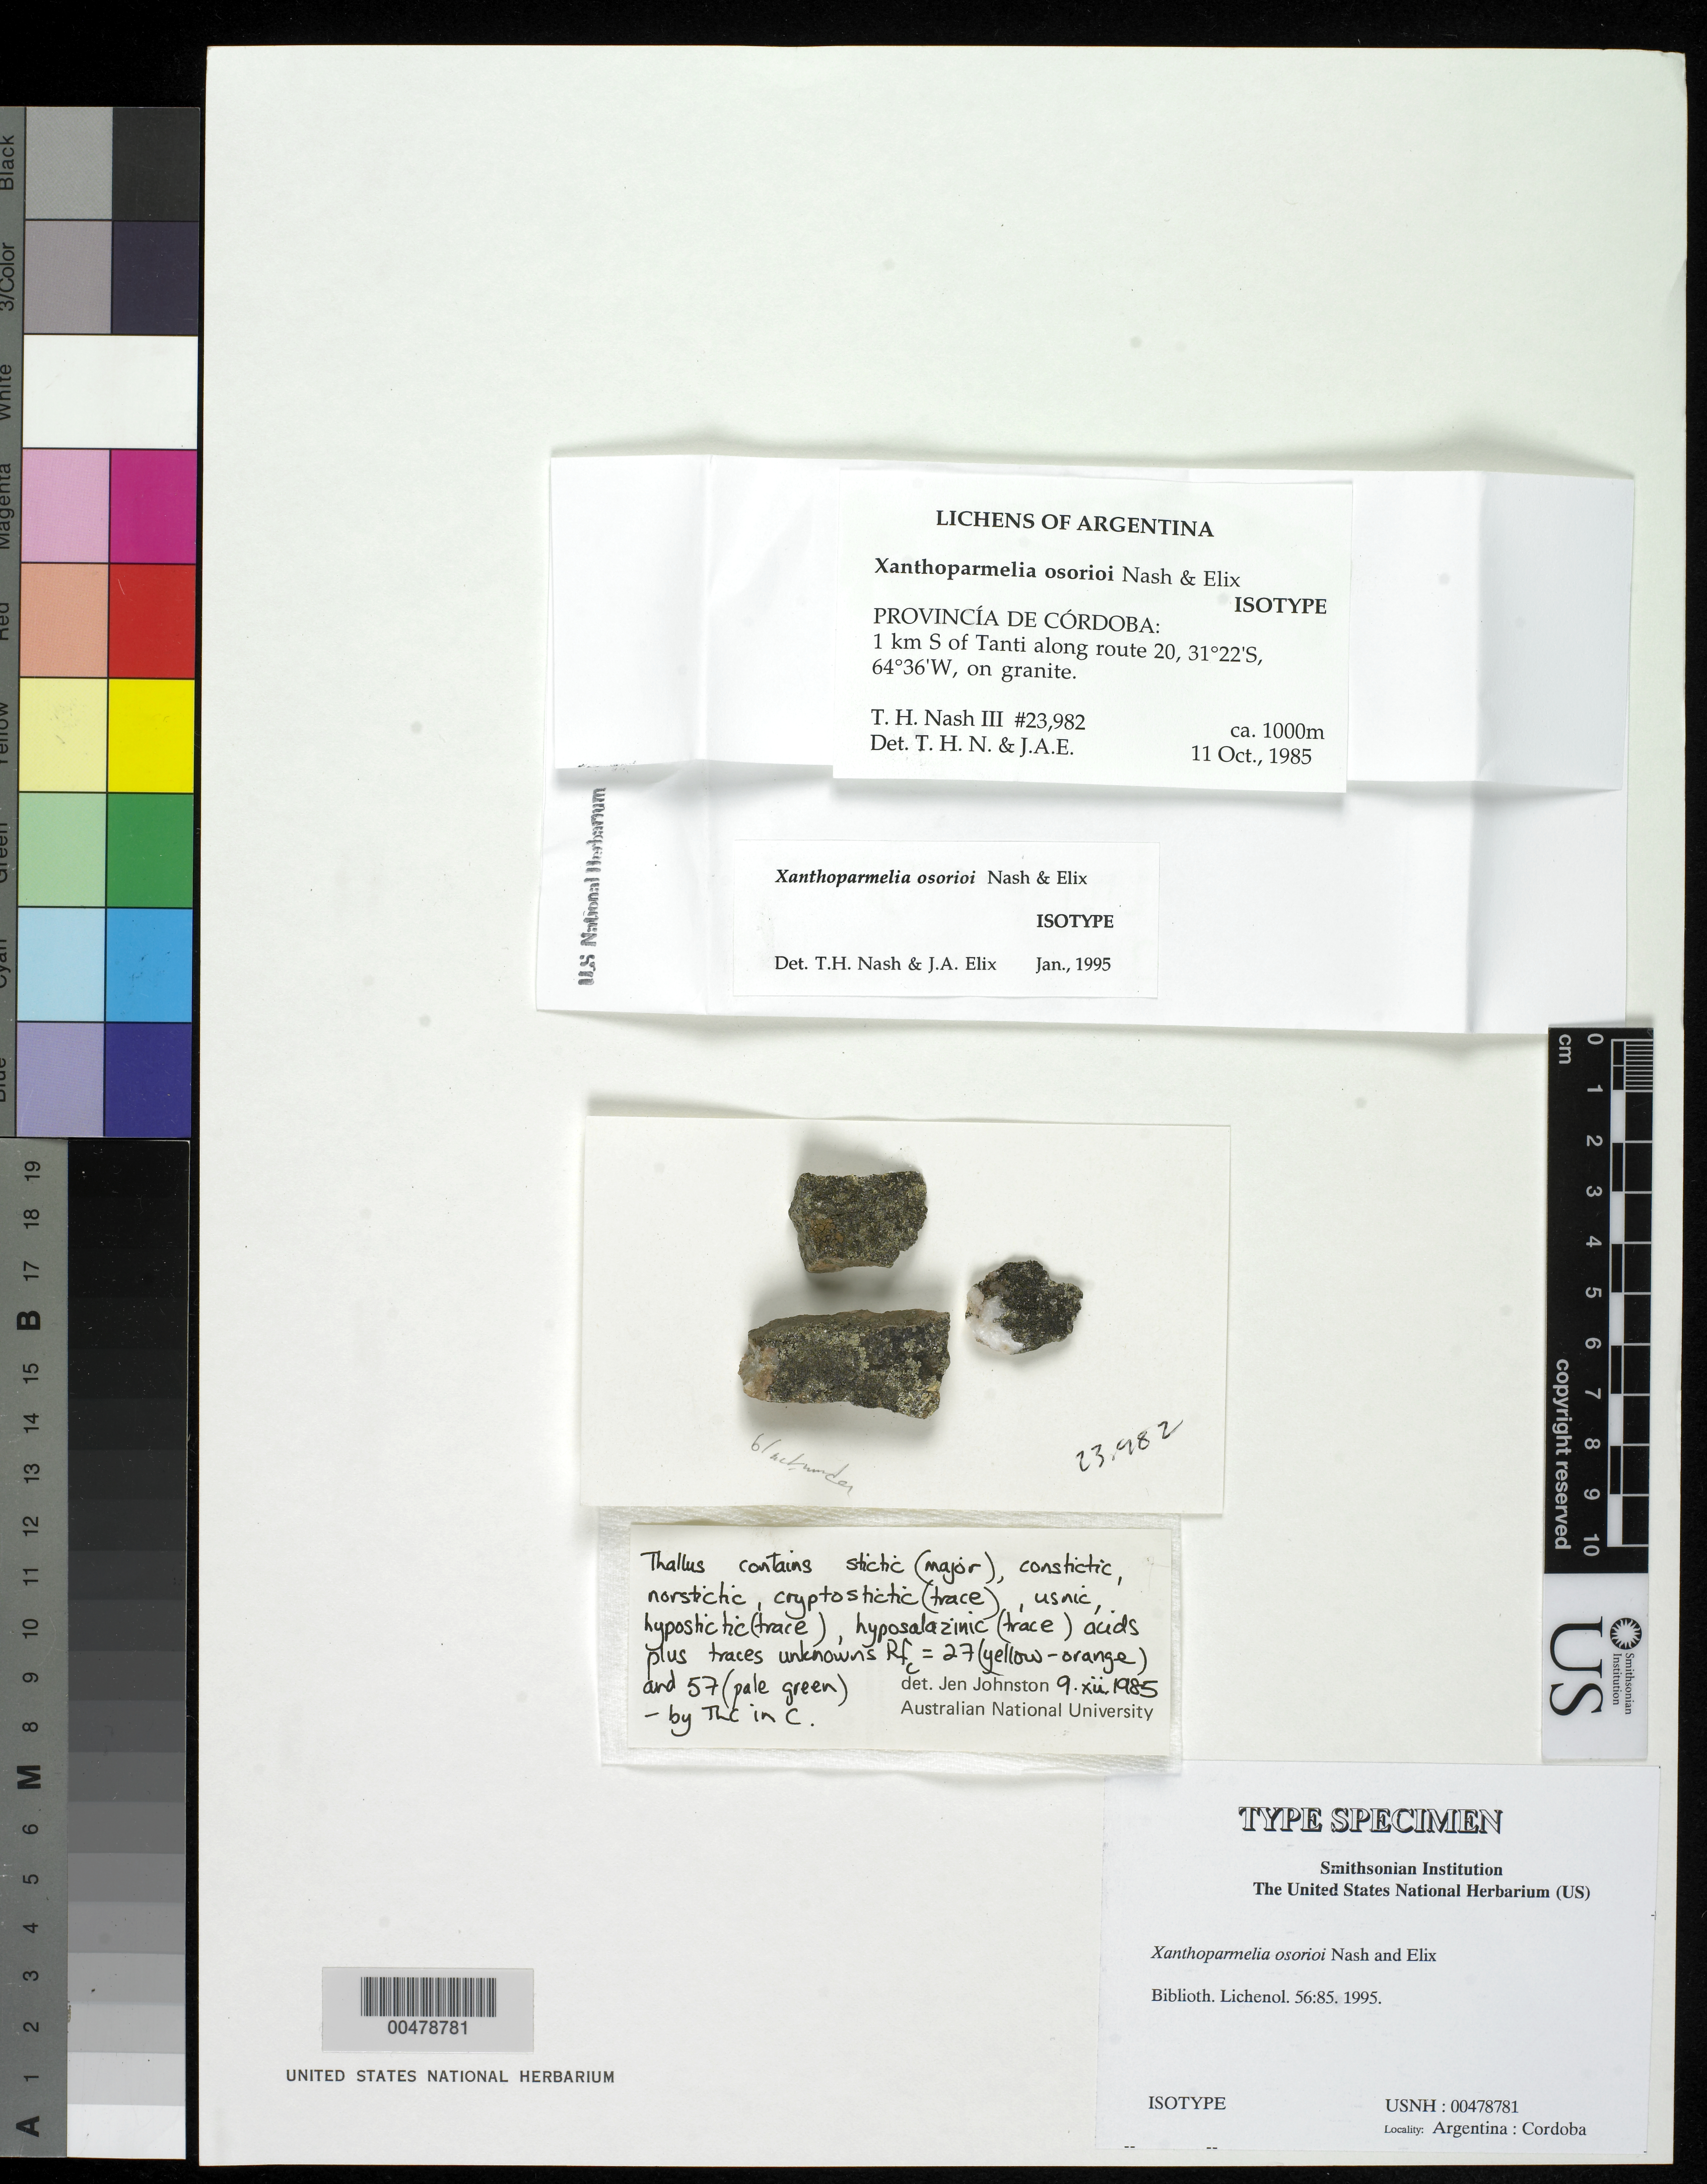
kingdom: Fungi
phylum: Ascomycota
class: Lecanoromycetes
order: Lecanorales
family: Parmeliaceae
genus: Xanthoparmelia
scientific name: Xanthoparmelia osorioi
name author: T.H. Nash & Elix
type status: Isotype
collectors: T. H. Nash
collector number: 23982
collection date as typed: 11 Oct 1985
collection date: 1985-10-11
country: Argentina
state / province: Córdoba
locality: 1 km S of Tanti along Route 20.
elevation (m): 1000